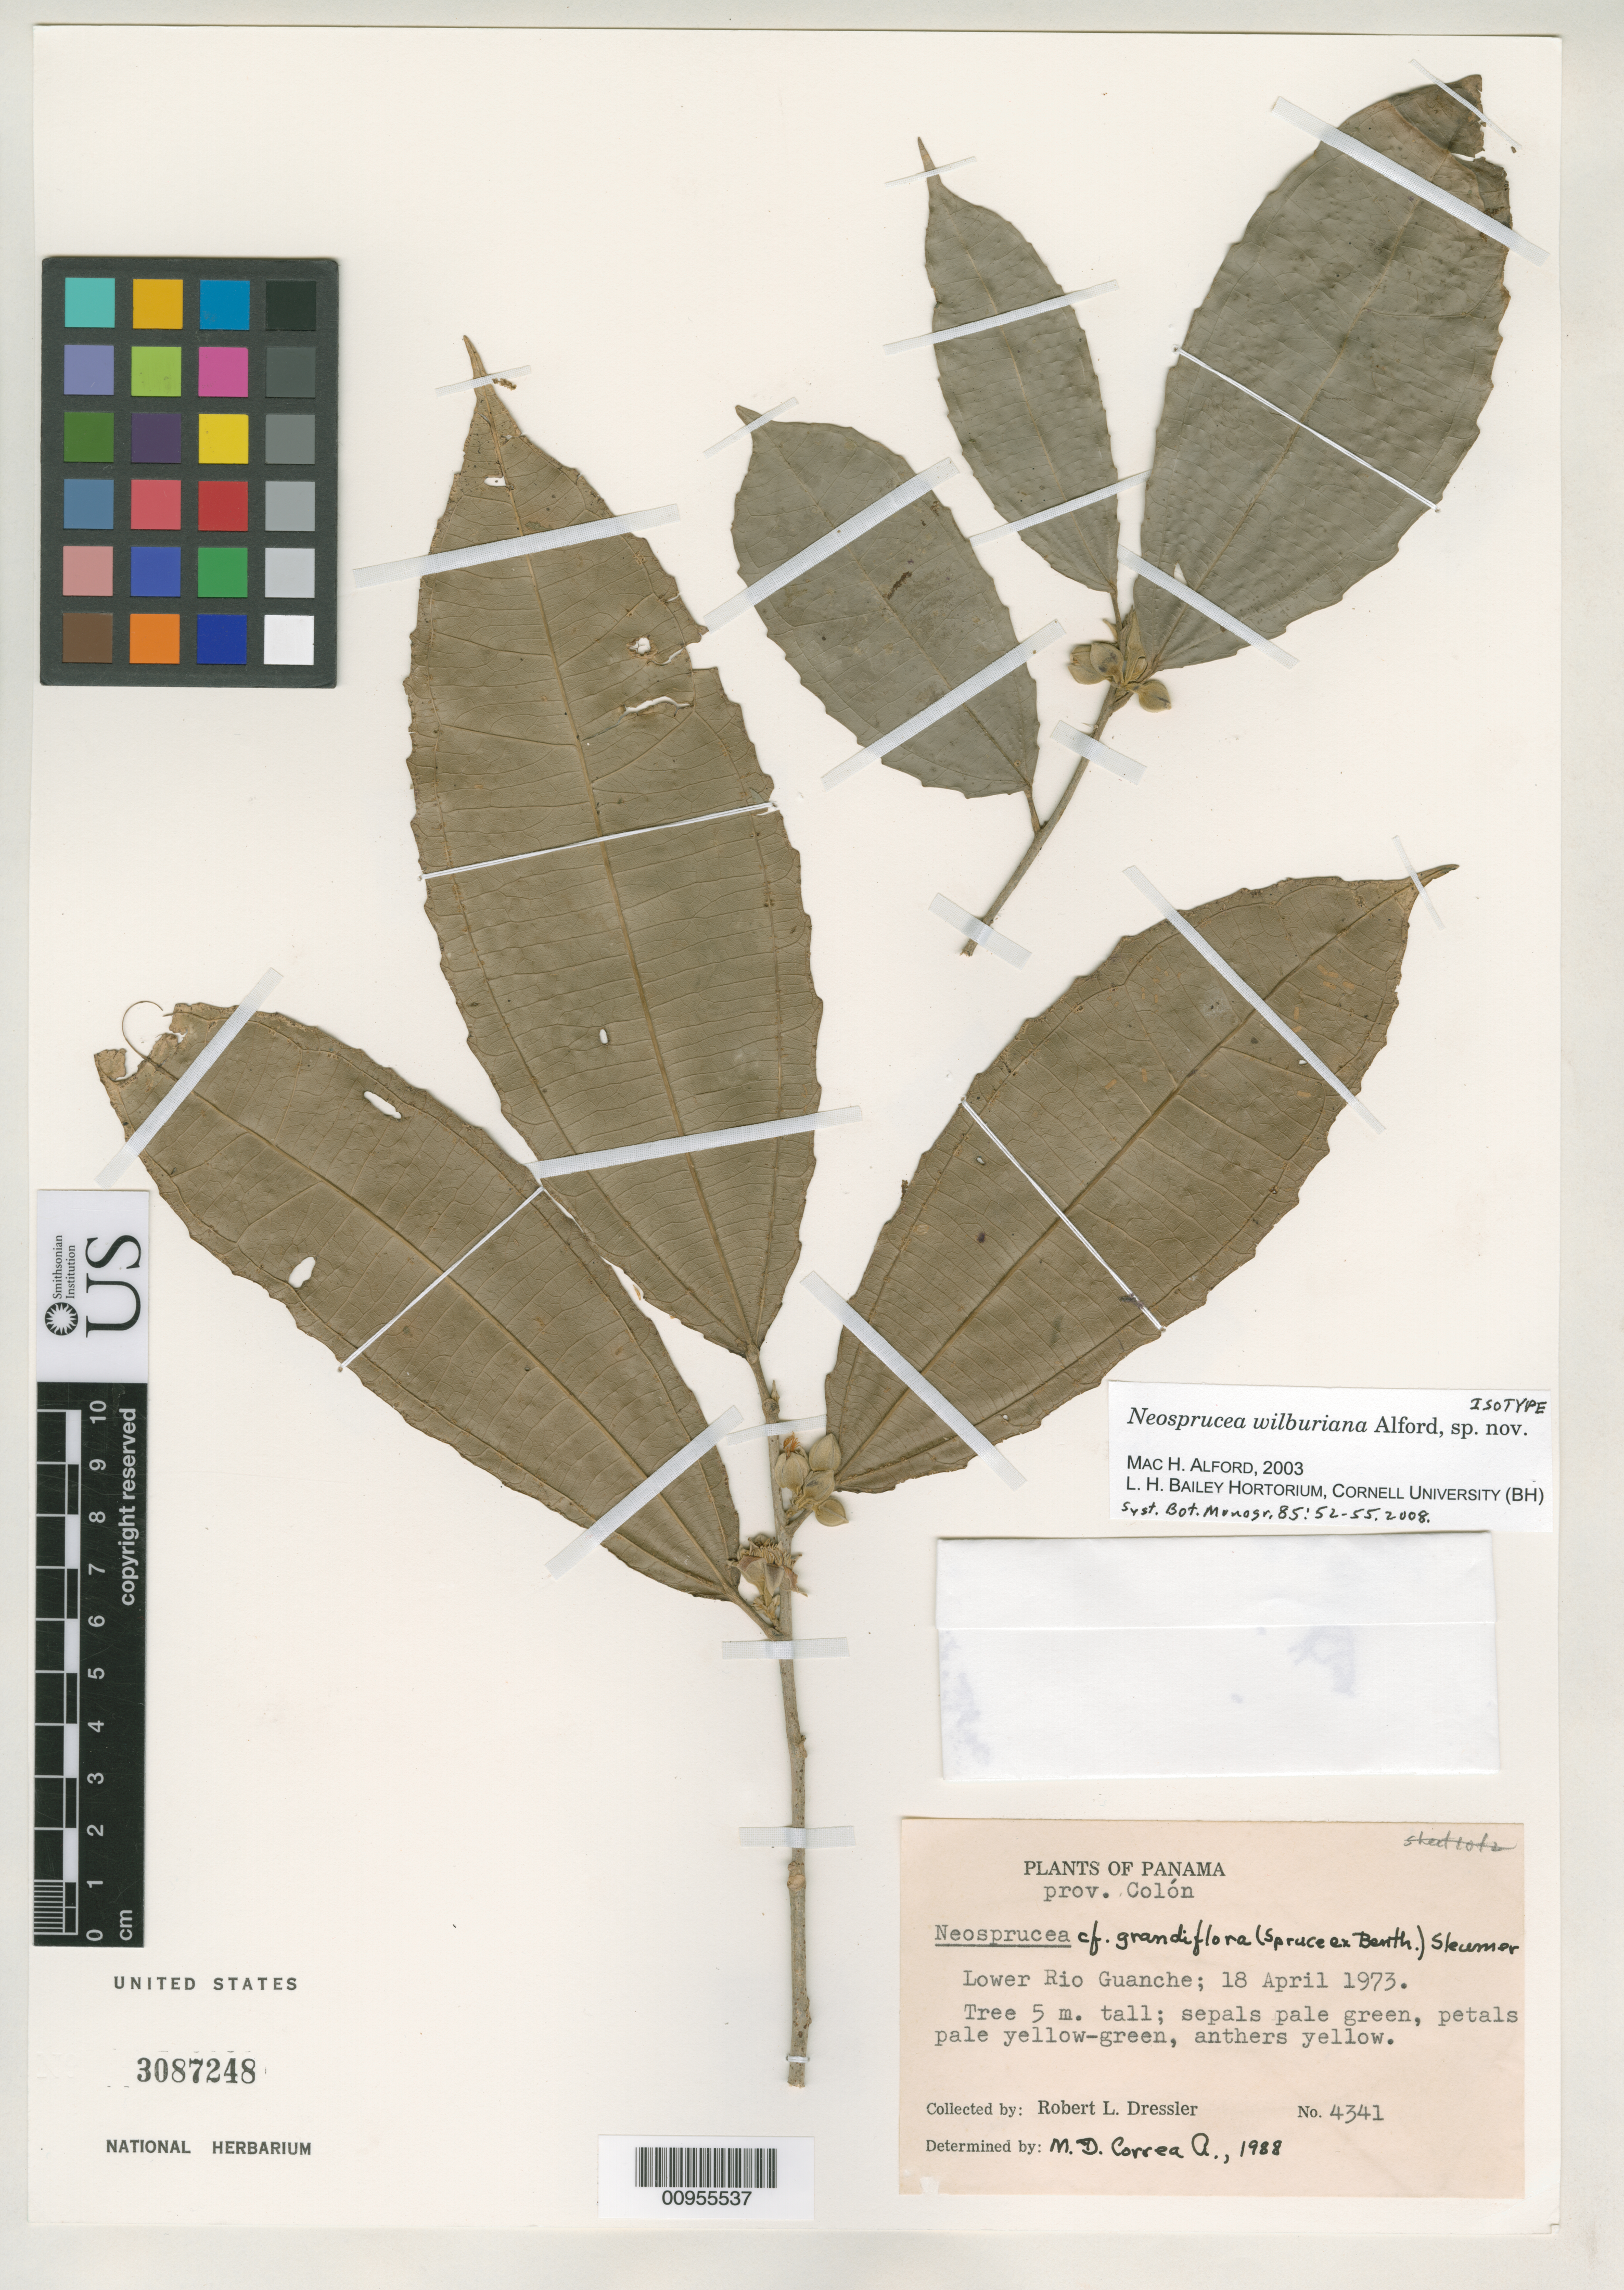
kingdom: Plantae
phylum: Tracheophyta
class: Magnoliopsida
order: Malpighiales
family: Salicaceae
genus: Neosprucea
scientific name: Neosprucea wilburiana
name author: M.H. Alford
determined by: Alford, Mac Haverson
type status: Isotype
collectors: R. Dressler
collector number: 4341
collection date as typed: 18 Apr 1973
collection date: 1973-04-18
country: Panama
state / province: Colón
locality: Lower Rio Guanche.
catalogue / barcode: US 3087248